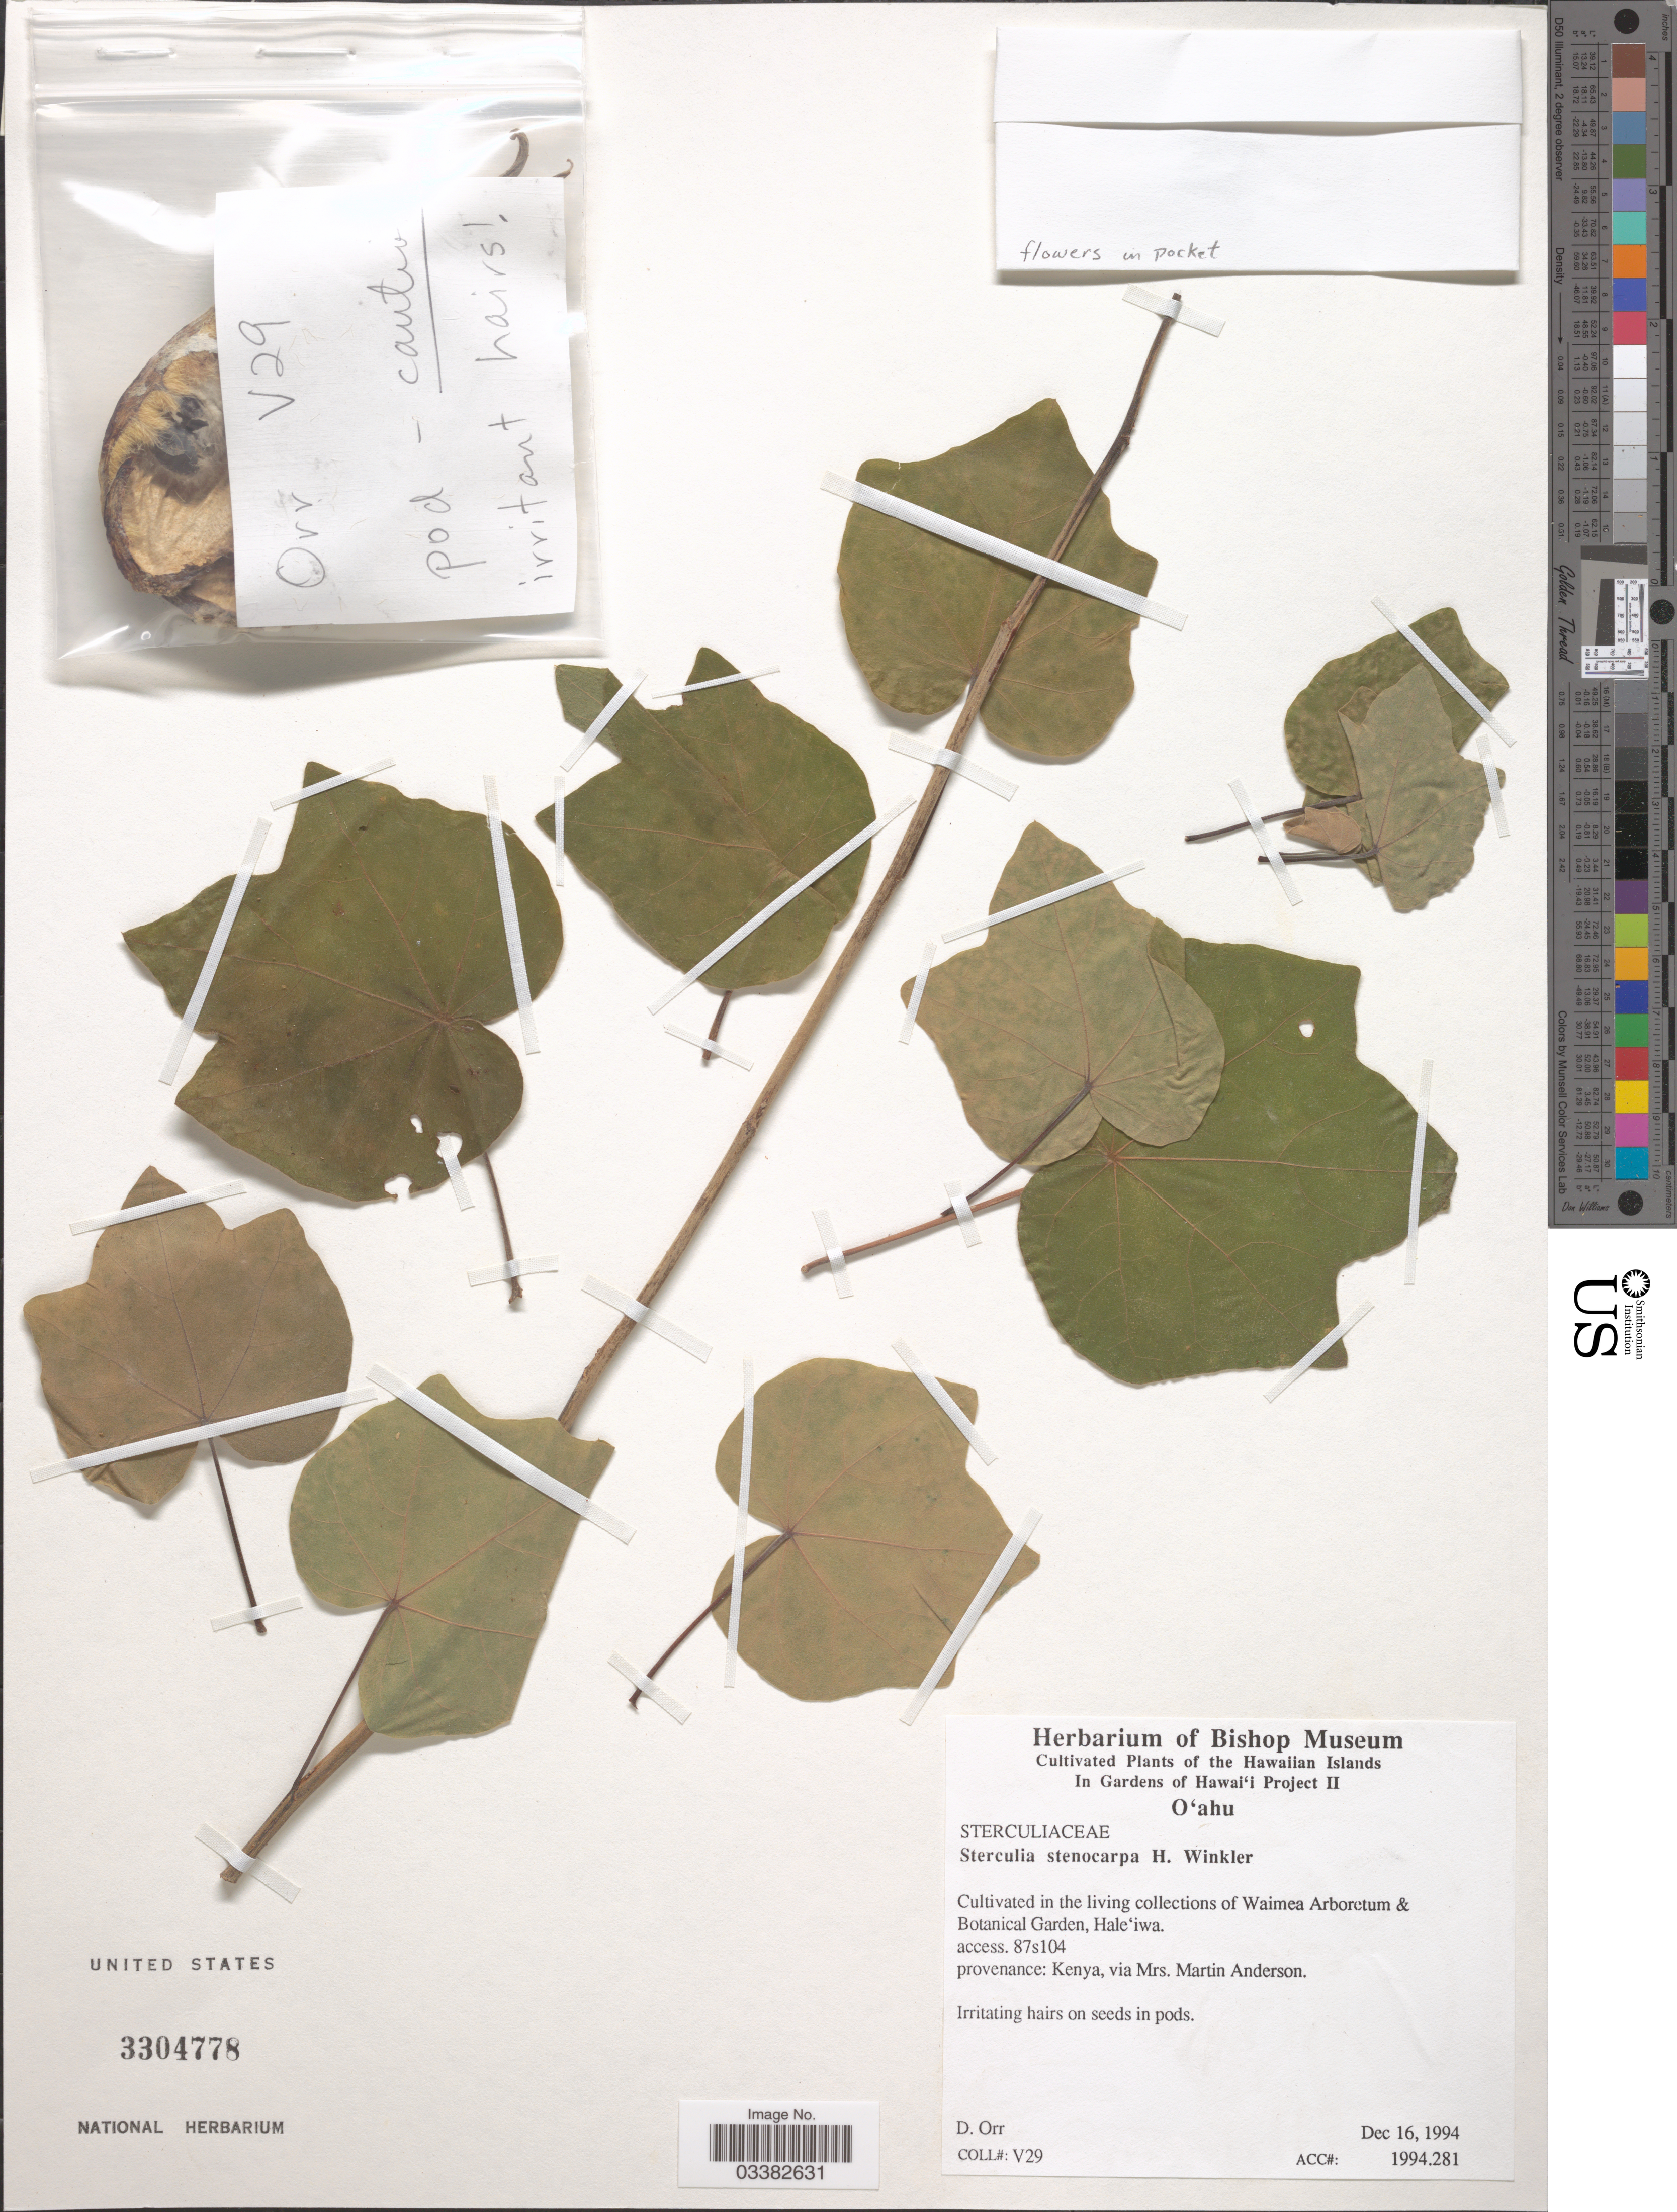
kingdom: Plantae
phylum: Tracheophyta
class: Magnoliopsida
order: Malvales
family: Malvaceae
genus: Sterculia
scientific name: Sterculia stenocarpa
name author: H.J.P. Winkl.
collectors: D. Orr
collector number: V29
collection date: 1994-12-16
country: United States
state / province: Hawaii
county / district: Hawaii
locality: Hawaiian Islands. O'ahu. Waimea Arboretum & Boranical Garden, Hale'iwa. Provenance: Kenya. [unsure placement]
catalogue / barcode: US 3304778